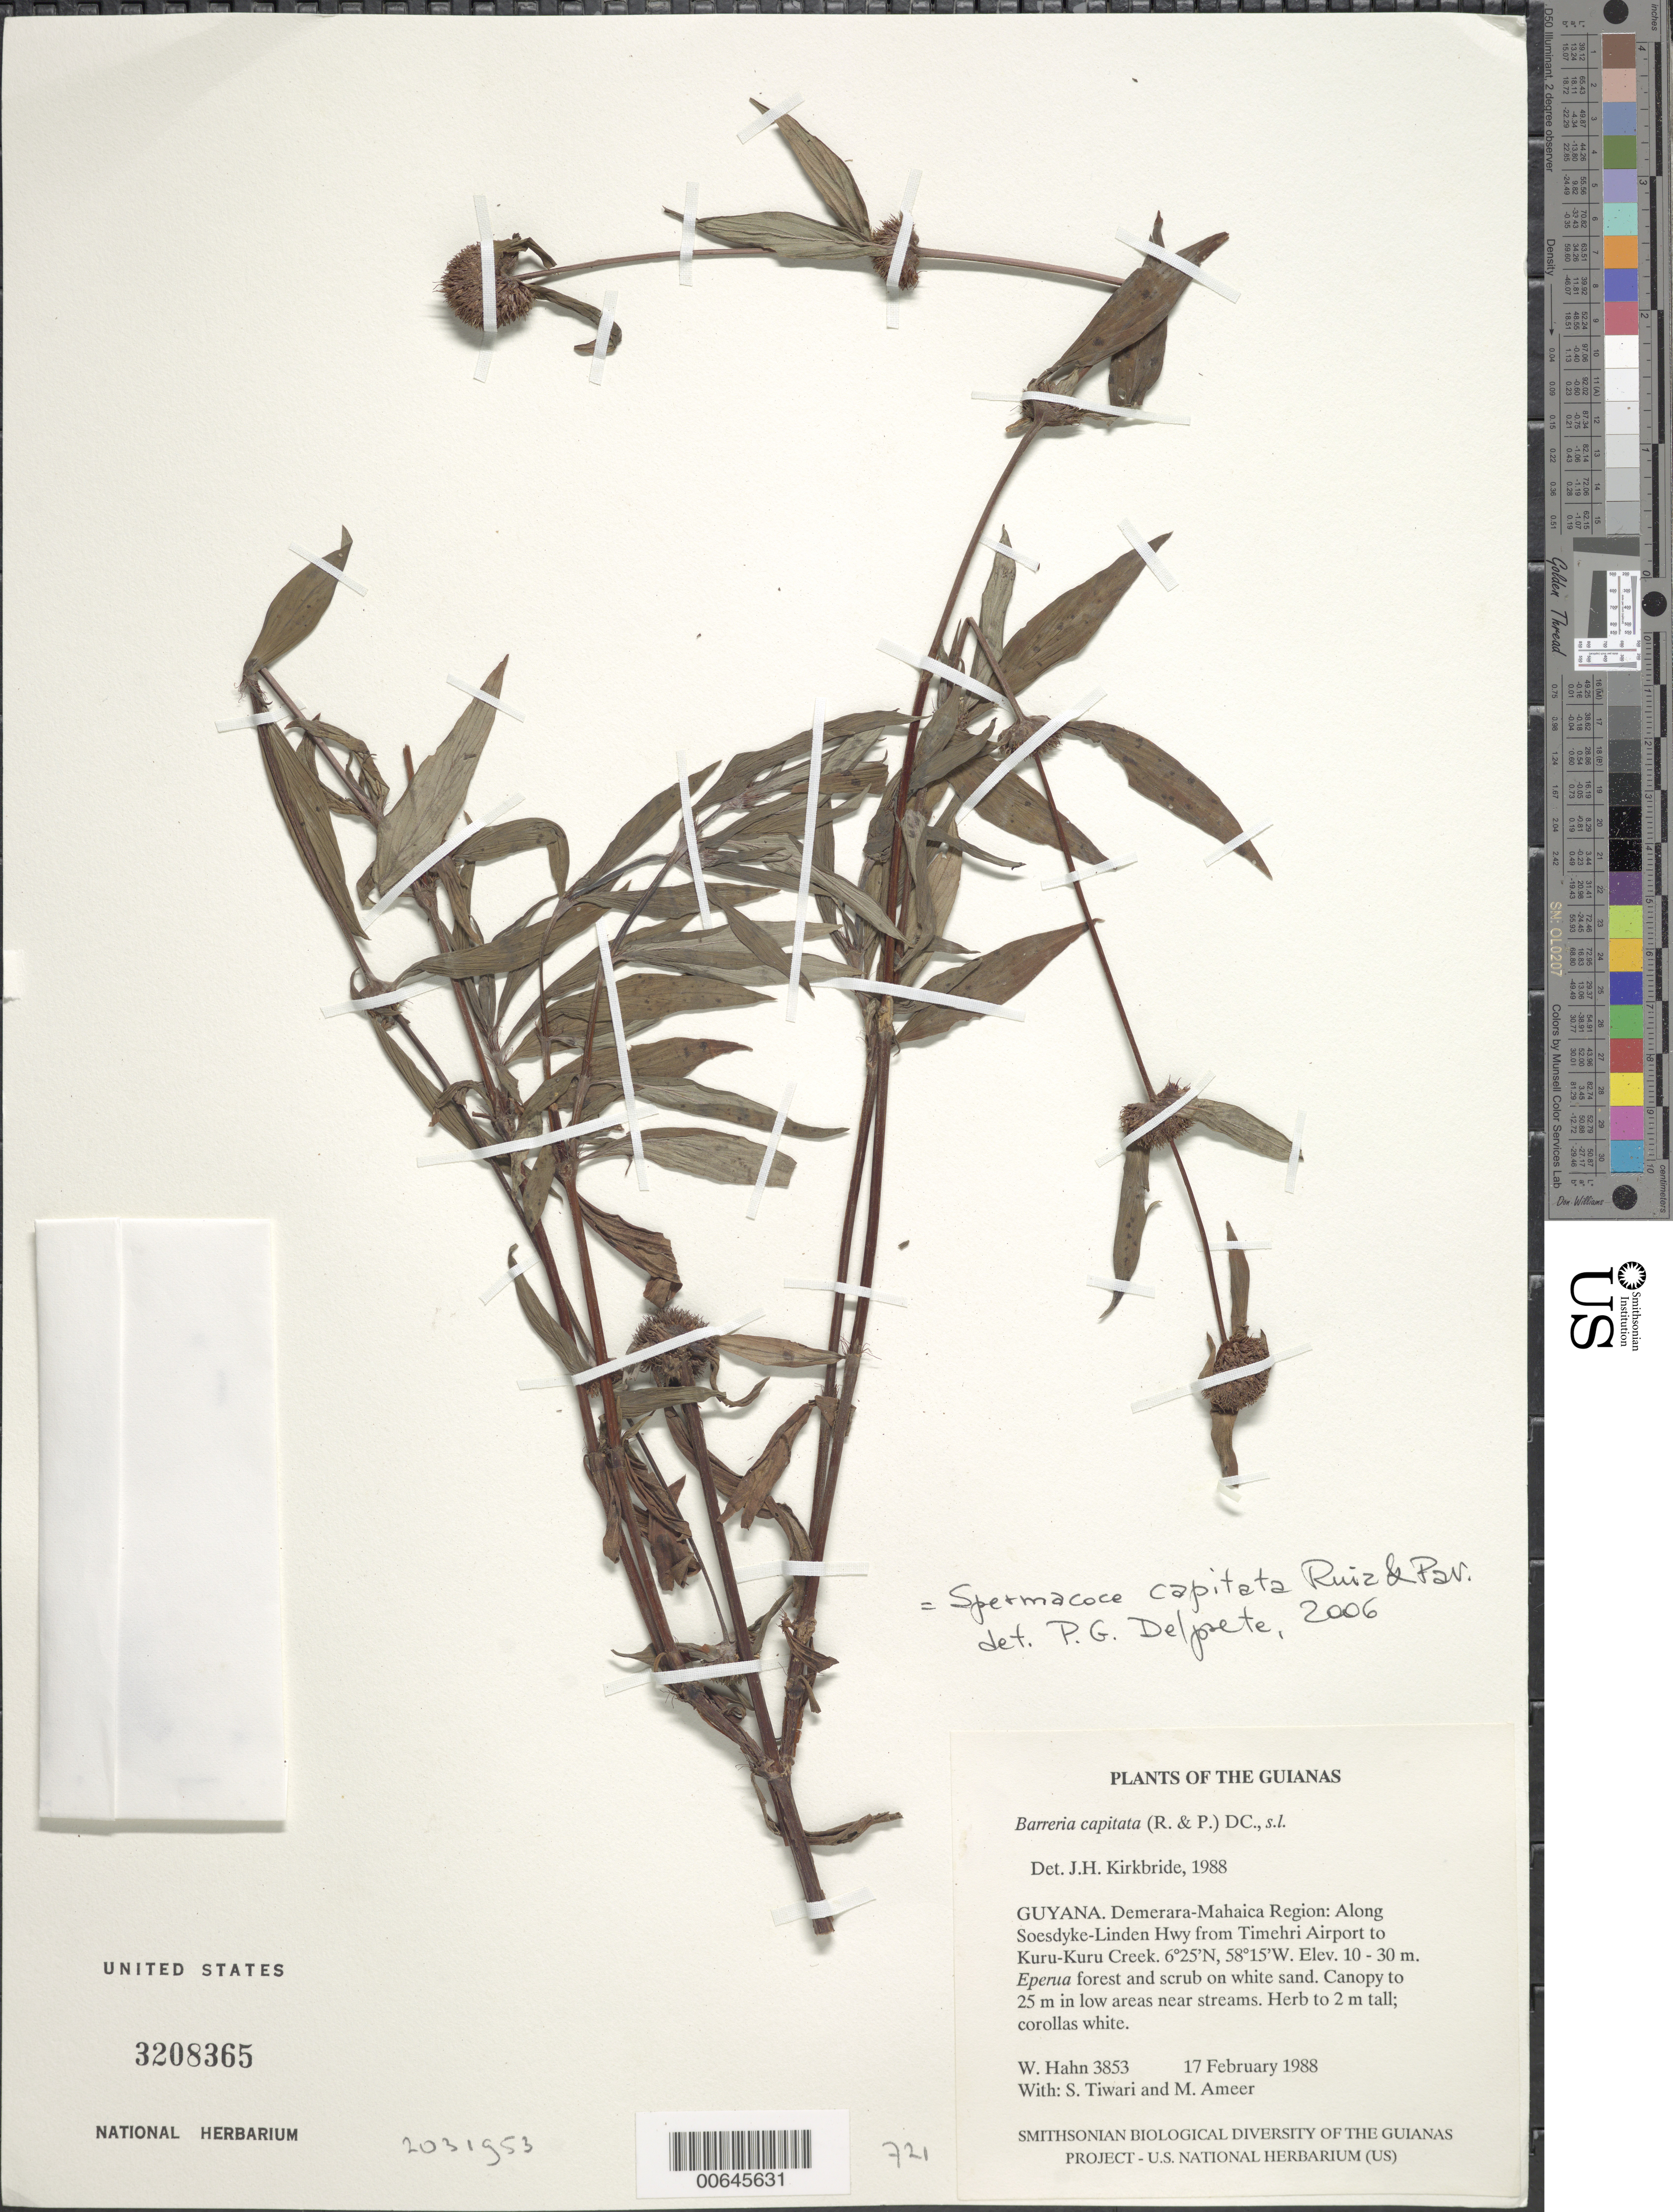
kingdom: Plantae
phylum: Tracheophyta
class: Magnoliopsida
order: Gentianales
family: Rubiaceae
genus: Spermacoce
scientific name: Spermacoce capitata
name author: Ruiz & Pav.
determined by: Delprete, P. G., Herb. de Guyane Cay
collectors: W. Hahn, S. Tiwari & M. Ameer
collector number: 3853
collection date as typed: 17 February 1988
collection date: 1988-02-17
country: Guyana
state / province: Demerara-Mahaica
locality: Along Soesdyke-Linden Hwy from Timehri Airport to Kuru-Kuru Creek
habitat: Eperua forest and scrub on white sand. Canopy to 25 m in low areas near streams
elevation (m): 10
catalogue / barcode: US 3208365